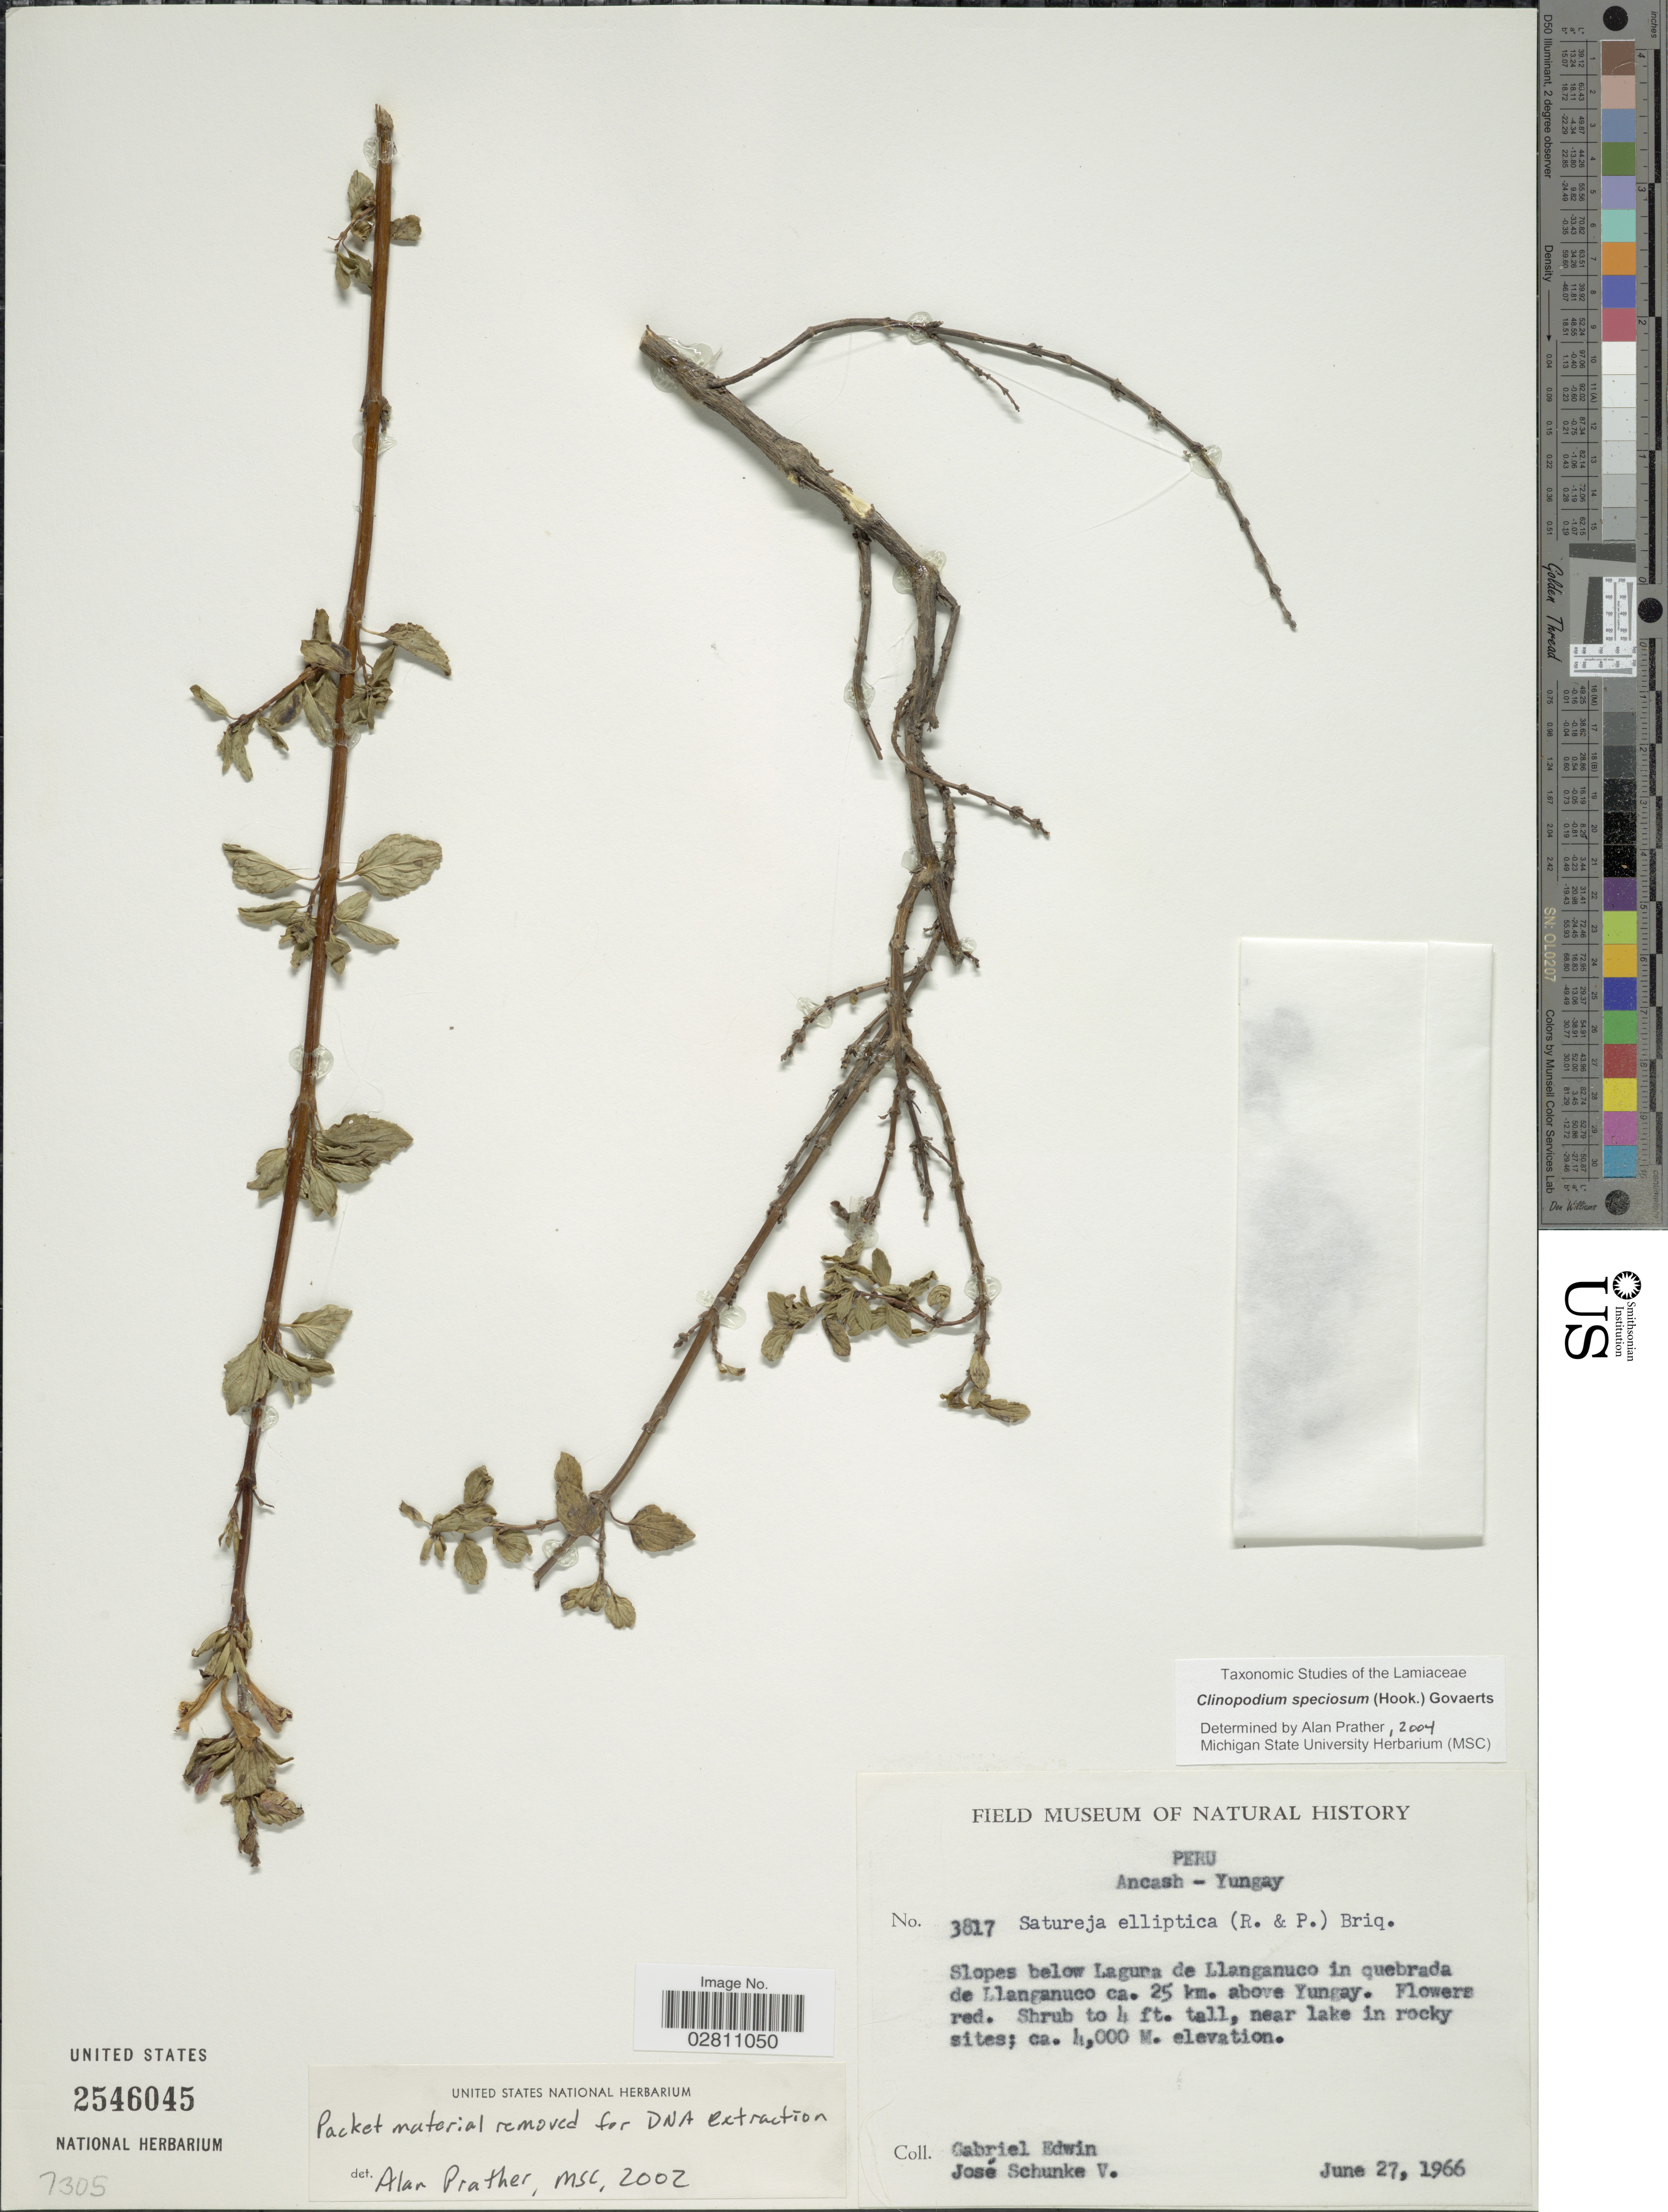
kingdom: Plantae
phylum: Tracheophyta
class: Magnoliopsida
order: Lamiales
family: Lamiaceae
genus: Clinopodium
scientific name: Clinopodium speciosum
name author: (Hook.) Govaerts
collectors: G. Edwin & J. Schunke Vigo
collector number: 3817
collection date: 1966-06-27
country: Peru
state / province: Ancash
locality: Ancash - Yungay, Slopes below Lagura de Llanganuco in quebrada de Llanganuco ca. 25 km. above Yungay.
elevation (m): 4000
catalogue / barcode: US 2546045